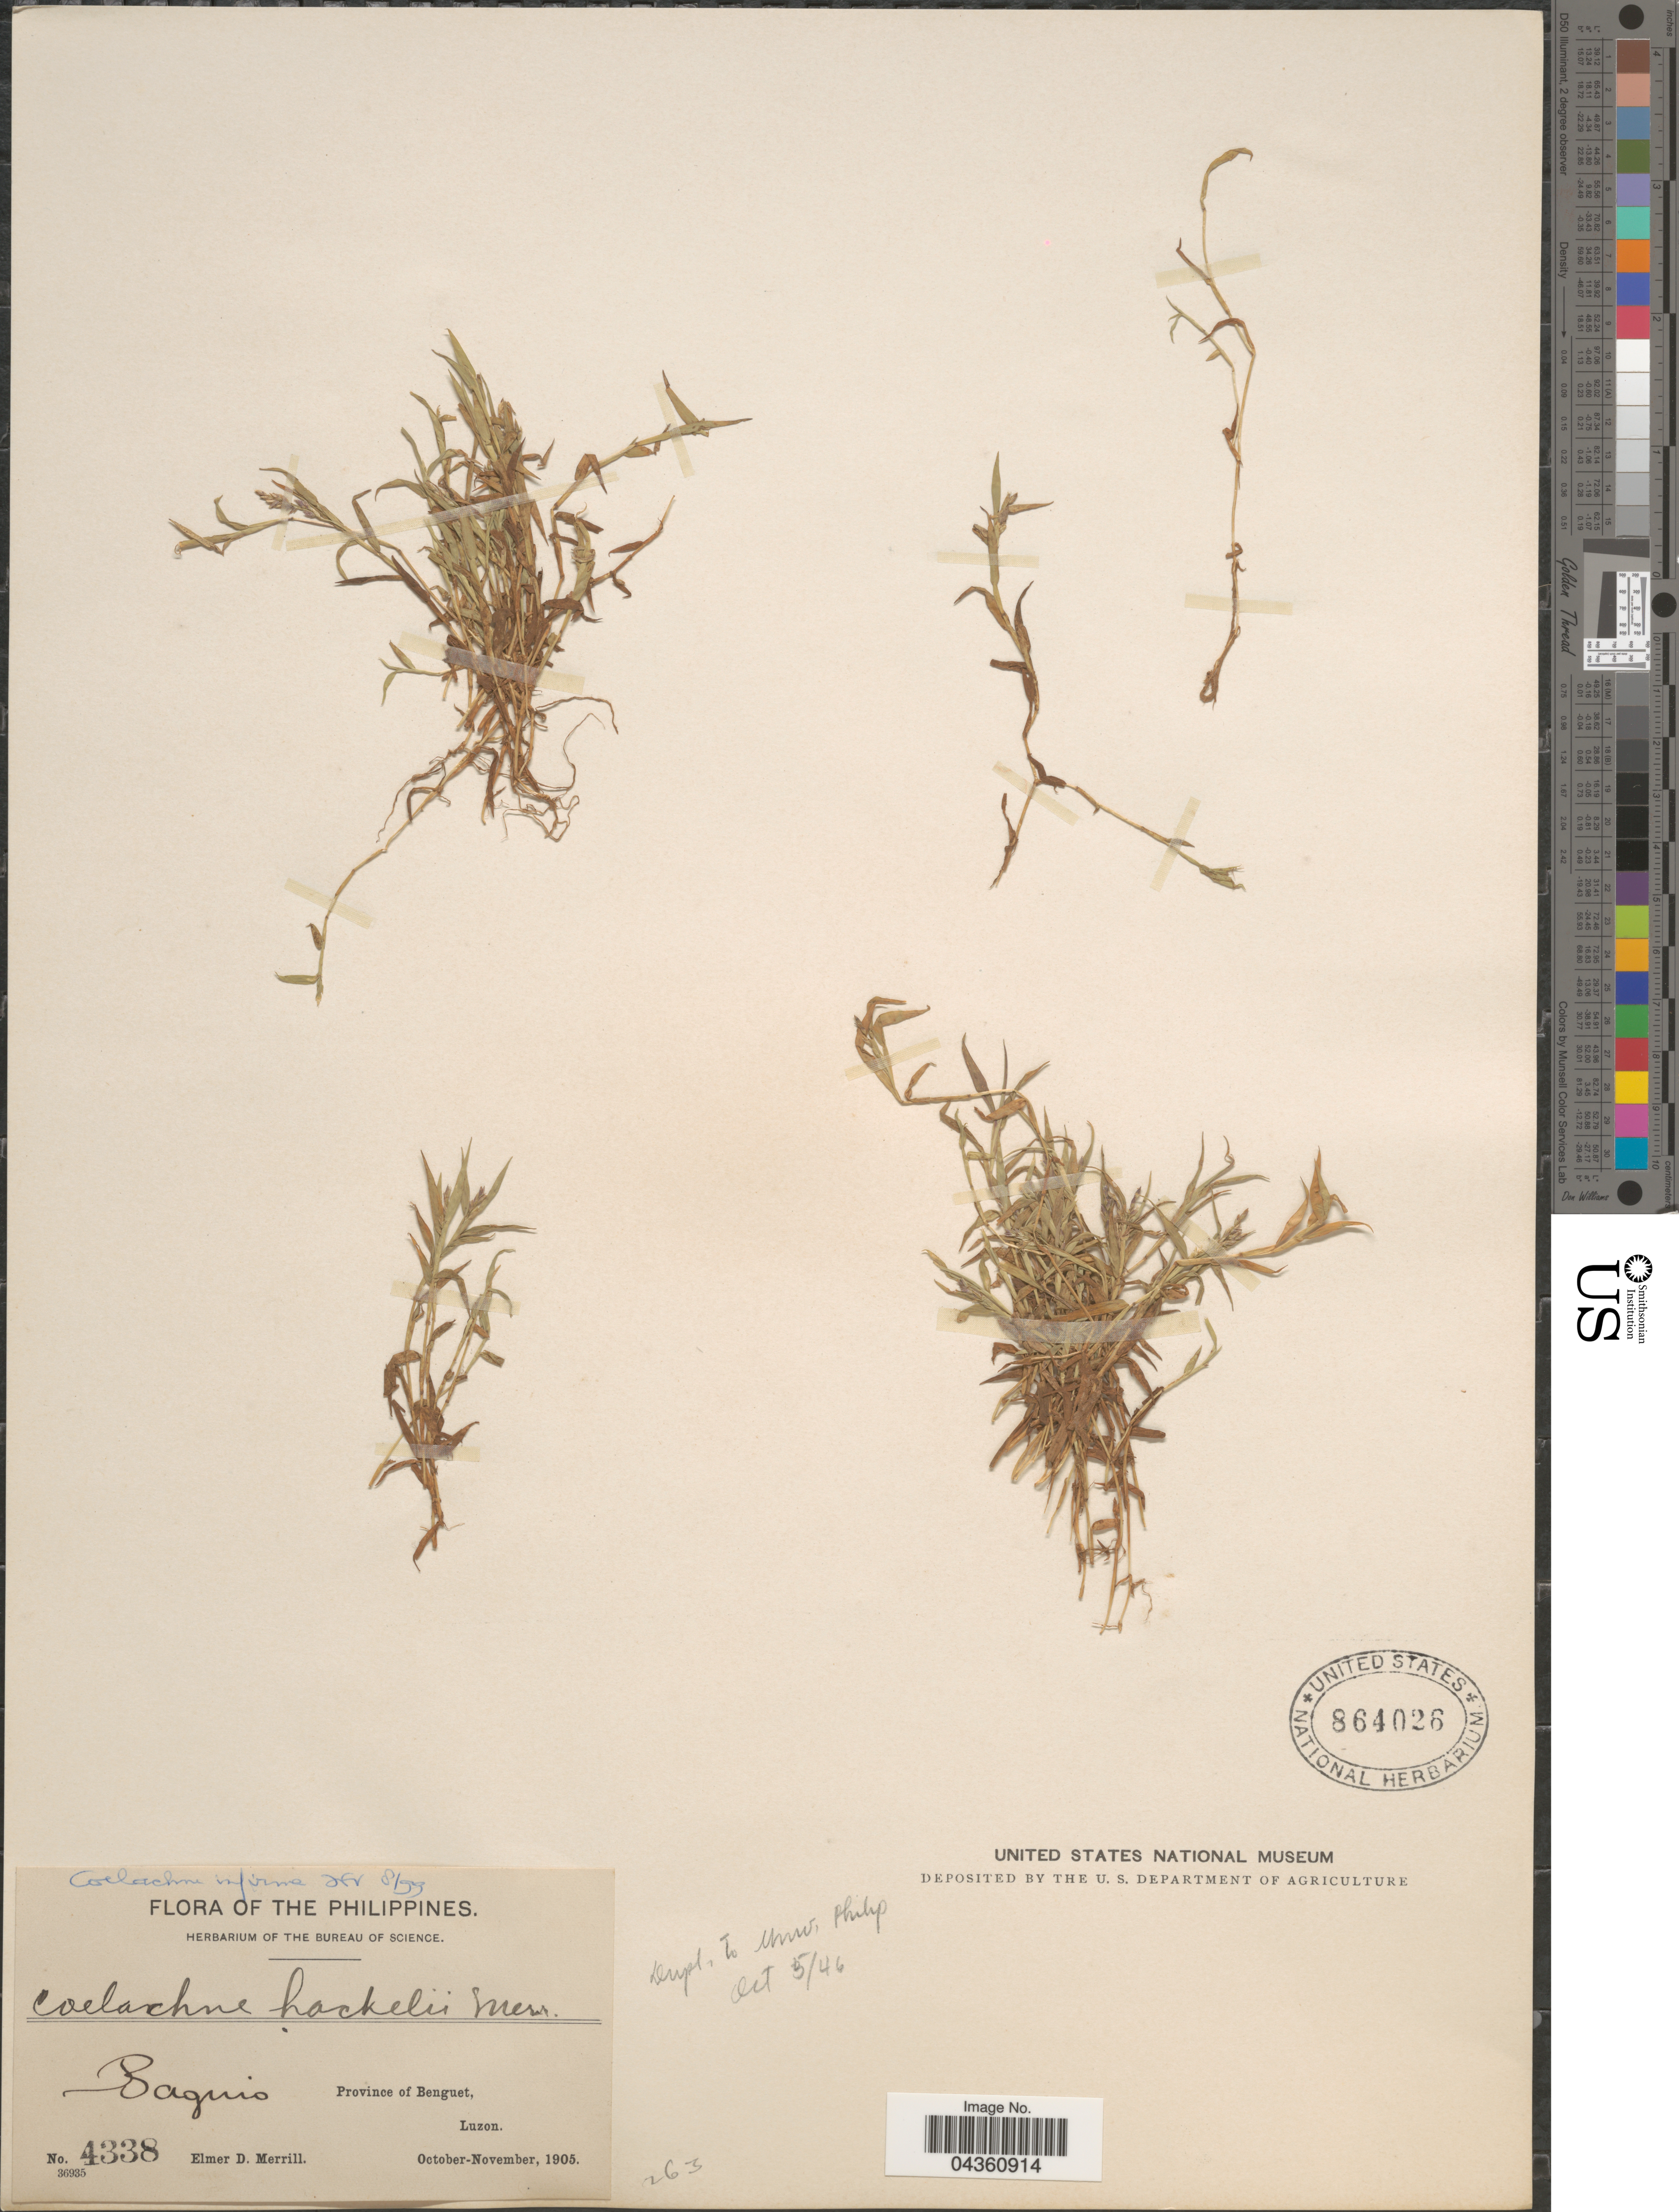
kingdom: Plantae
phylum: Tracheophyta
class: Liliopsida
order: Poales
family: Poaceae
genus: Coelachne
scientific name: Coelachne infirma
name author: Büse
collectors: E. D. Merrill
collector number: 4338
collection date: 1905-10/1905-11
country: Philippines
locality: Baguio, Province of Benguet, Luzon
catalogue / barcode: US 864026